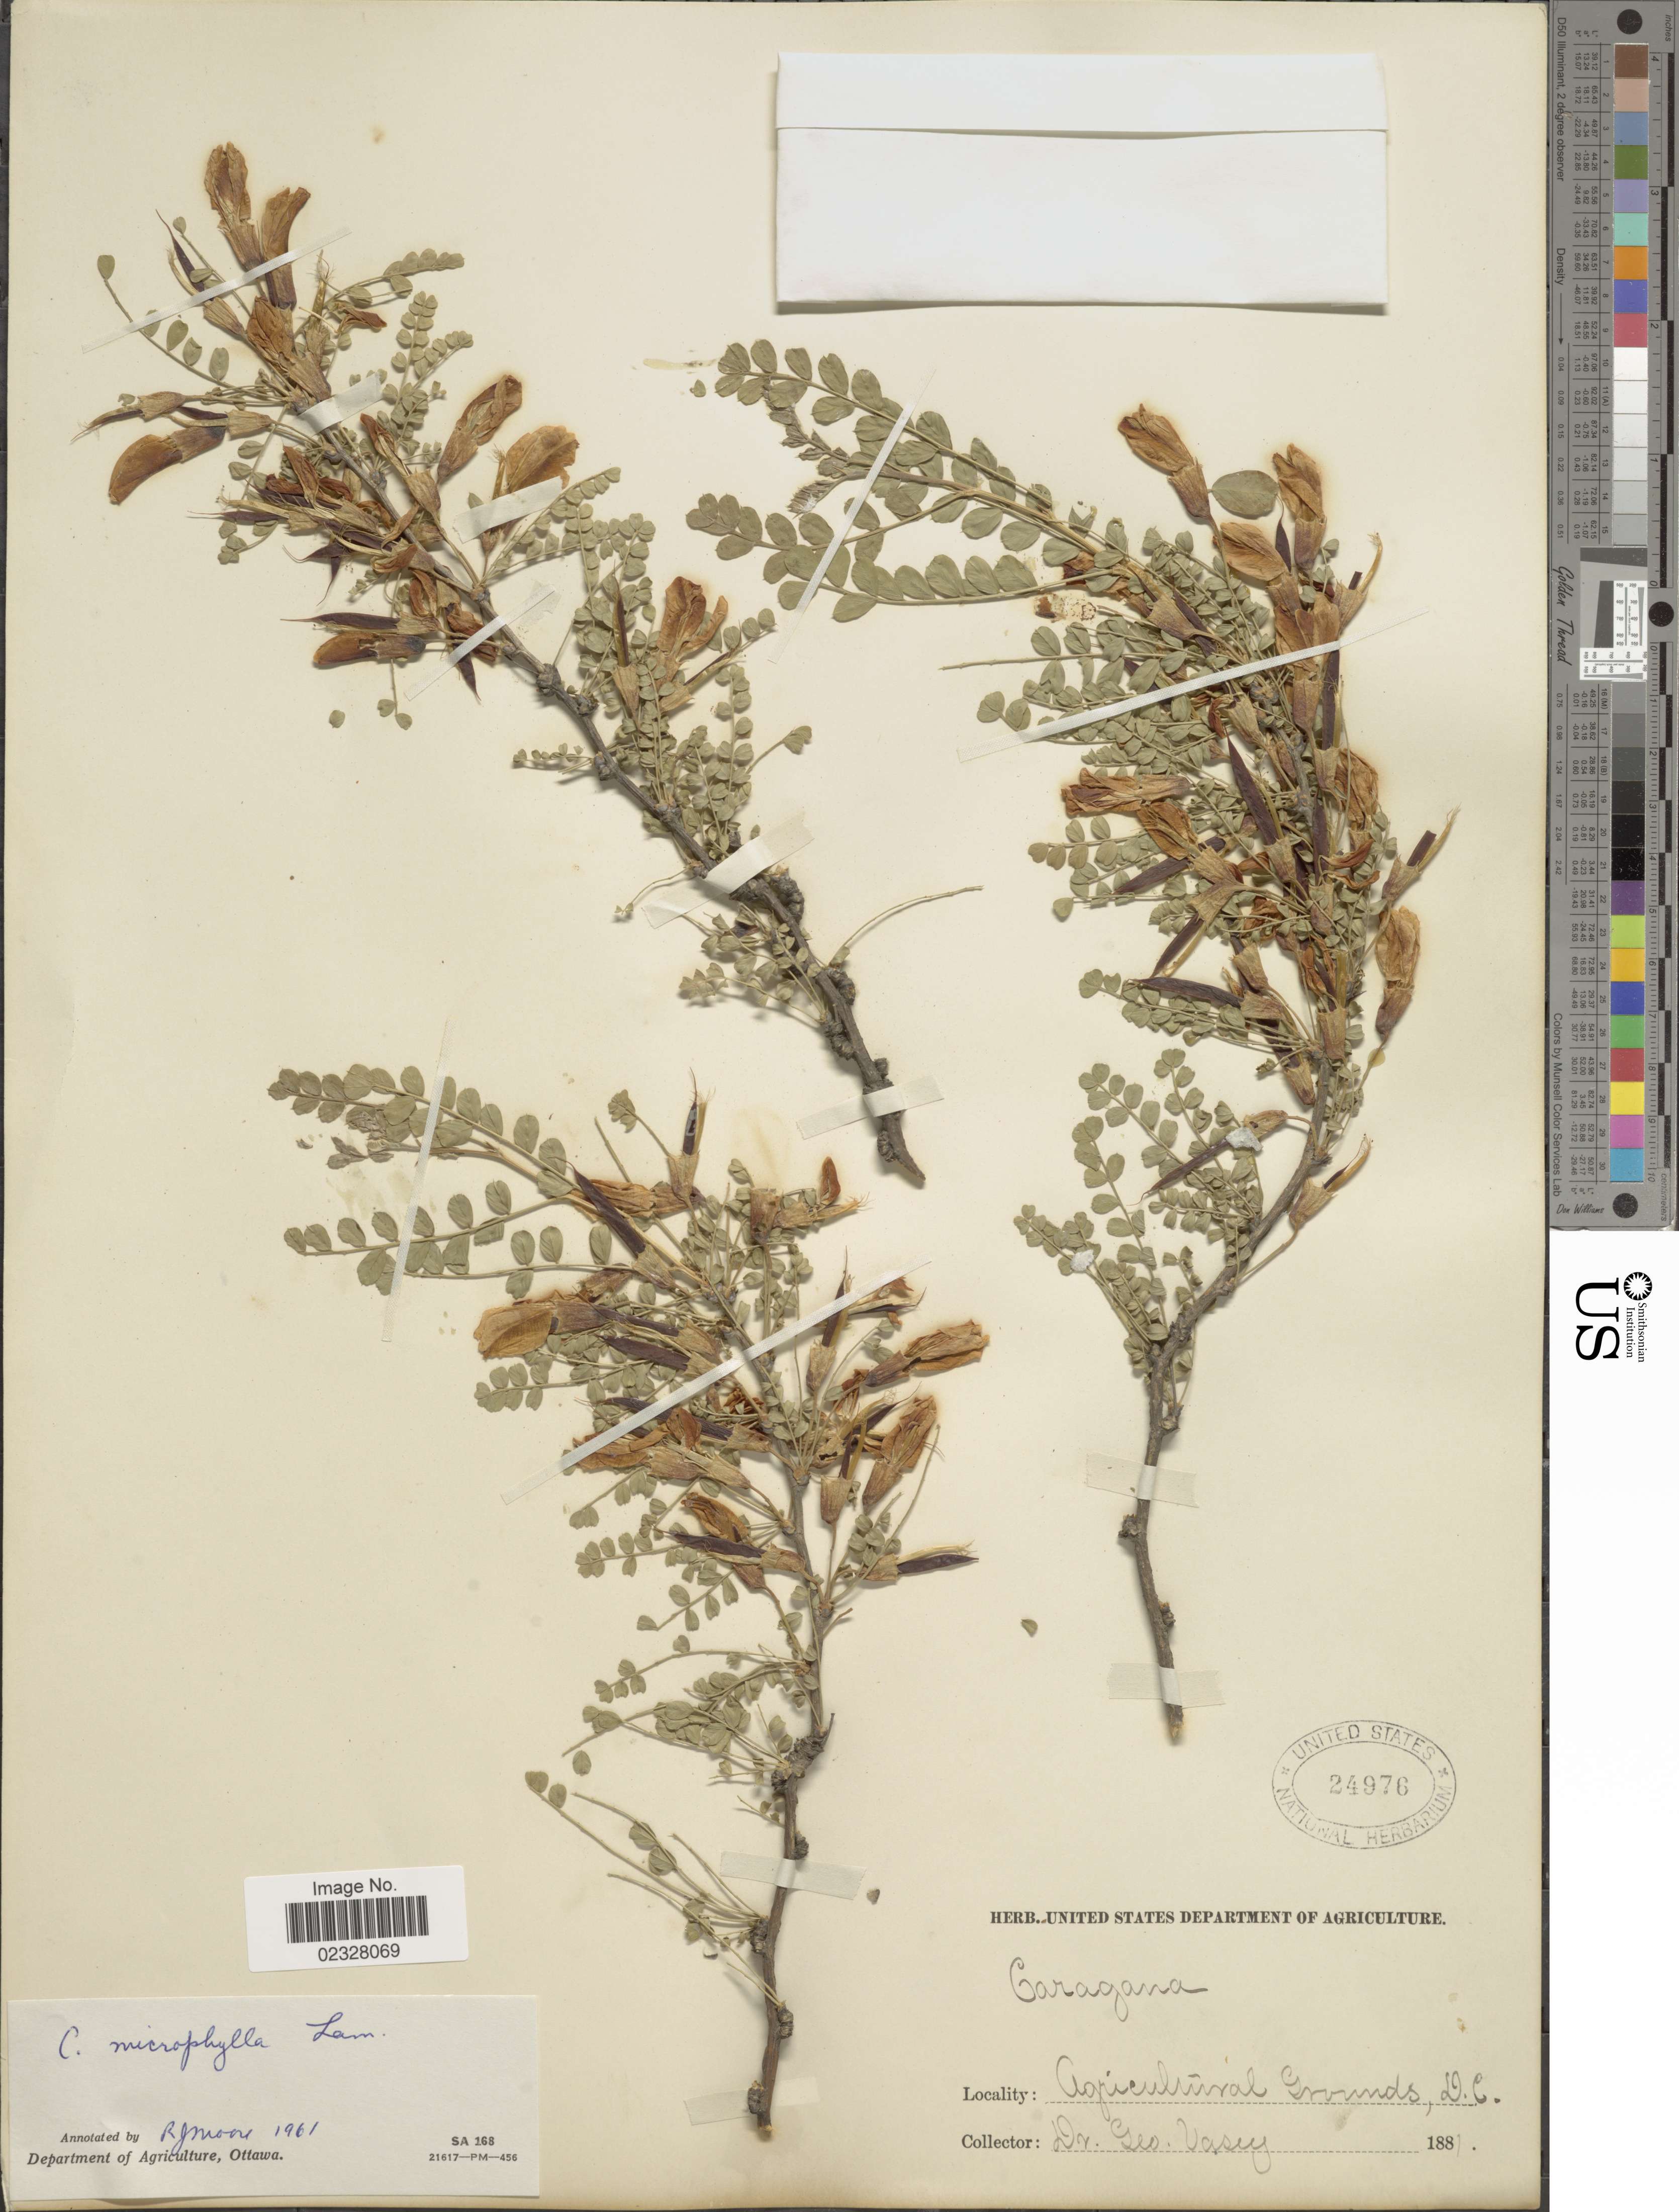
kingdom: Plantae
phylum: Tracheophyta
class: Magnoliopsida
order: Fabales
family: Fabaceae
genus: Caragana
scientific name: Caragana microphylla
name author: Lam.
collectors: G. Vasey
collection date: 1881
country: United States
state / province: District of Columbia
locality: Agriculture Grounds, D.C.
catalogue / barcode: US 24976